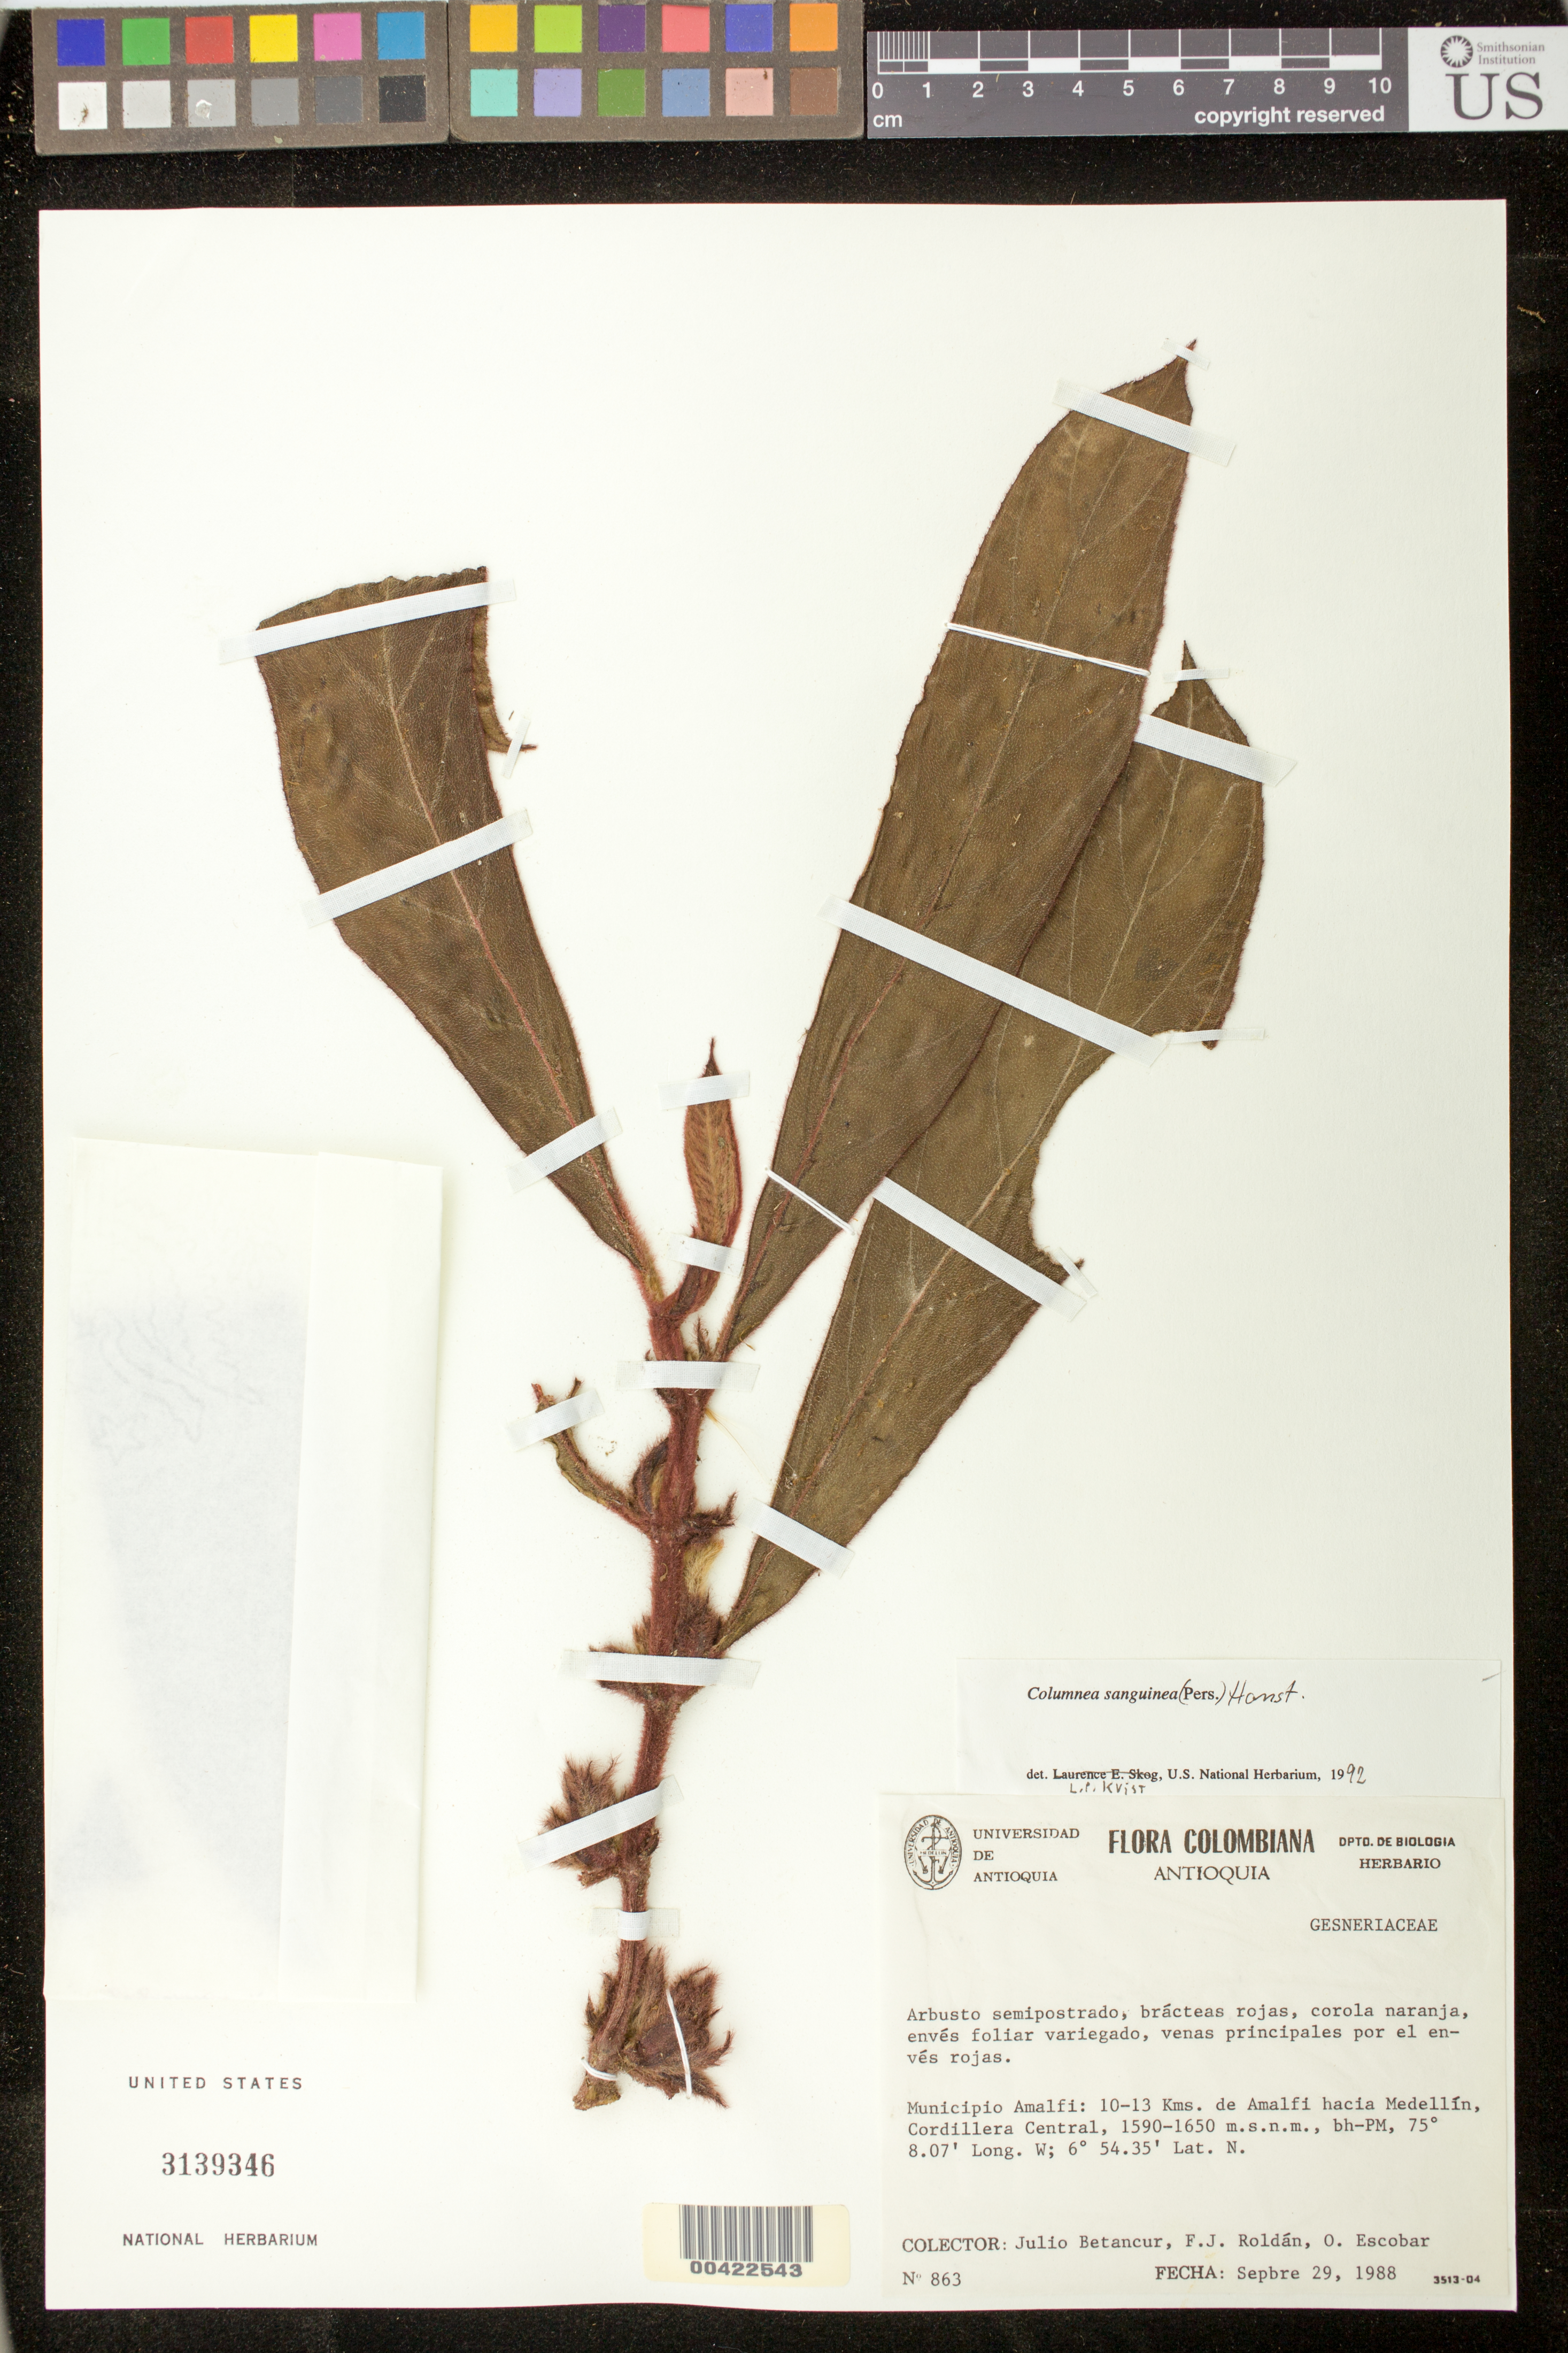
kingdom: Plantae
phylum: Tracheophyta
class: Magnoliopsida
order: Lamiales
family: Gesneriaceae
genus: Columnea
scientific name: Columnea sanguinea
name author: (Pers.) Hanst.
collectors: J. C. Betancur, F. J. Roldán & O. D. Escobar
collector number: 863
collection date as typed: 29 Sep 1988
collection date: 1988-09-29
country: Colombia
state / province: Antioquia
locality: Amalfi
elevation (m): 1590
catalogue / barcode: US 3139346